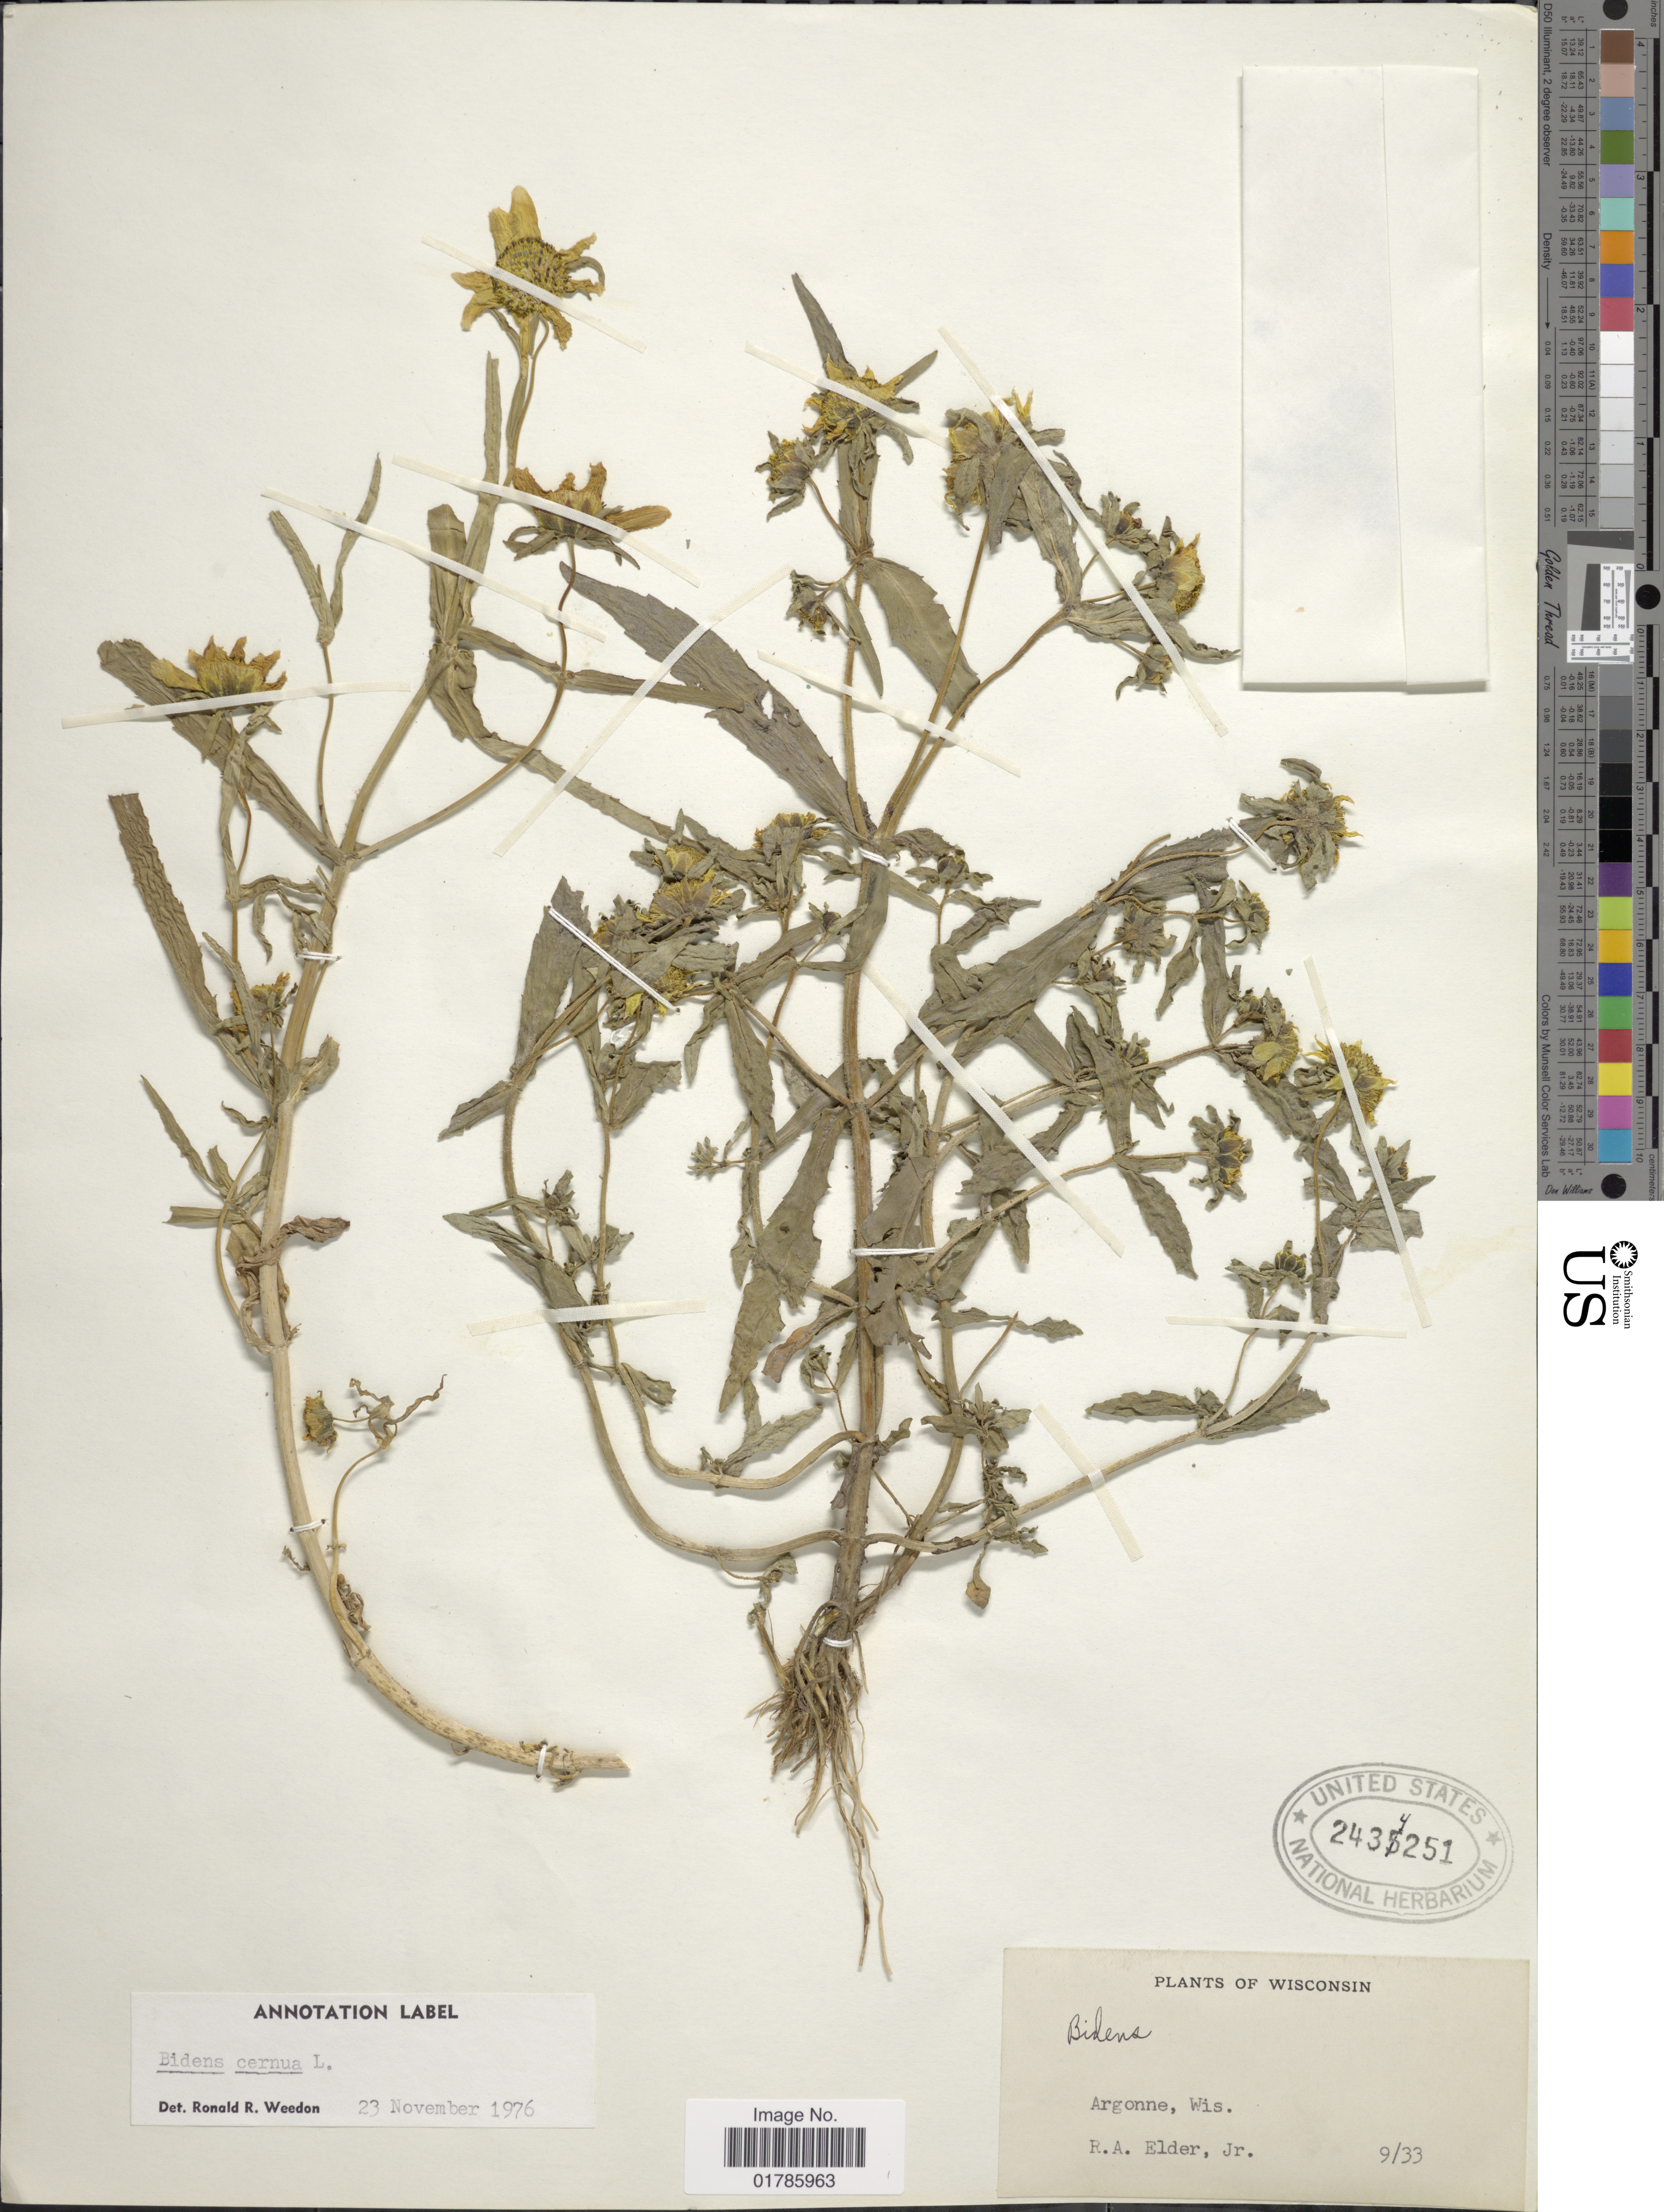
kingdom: Plantae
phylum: Tracheophyta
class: Magnoliopsida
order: Asterales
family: Asteraceae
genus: Bidens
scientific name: Bidens cernua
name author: L.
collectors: R. Elder Jr.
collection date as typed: Transcribed d/m/y: /9/33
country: United States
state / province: Wisconsin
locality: Argonne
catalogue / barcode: US 2434251